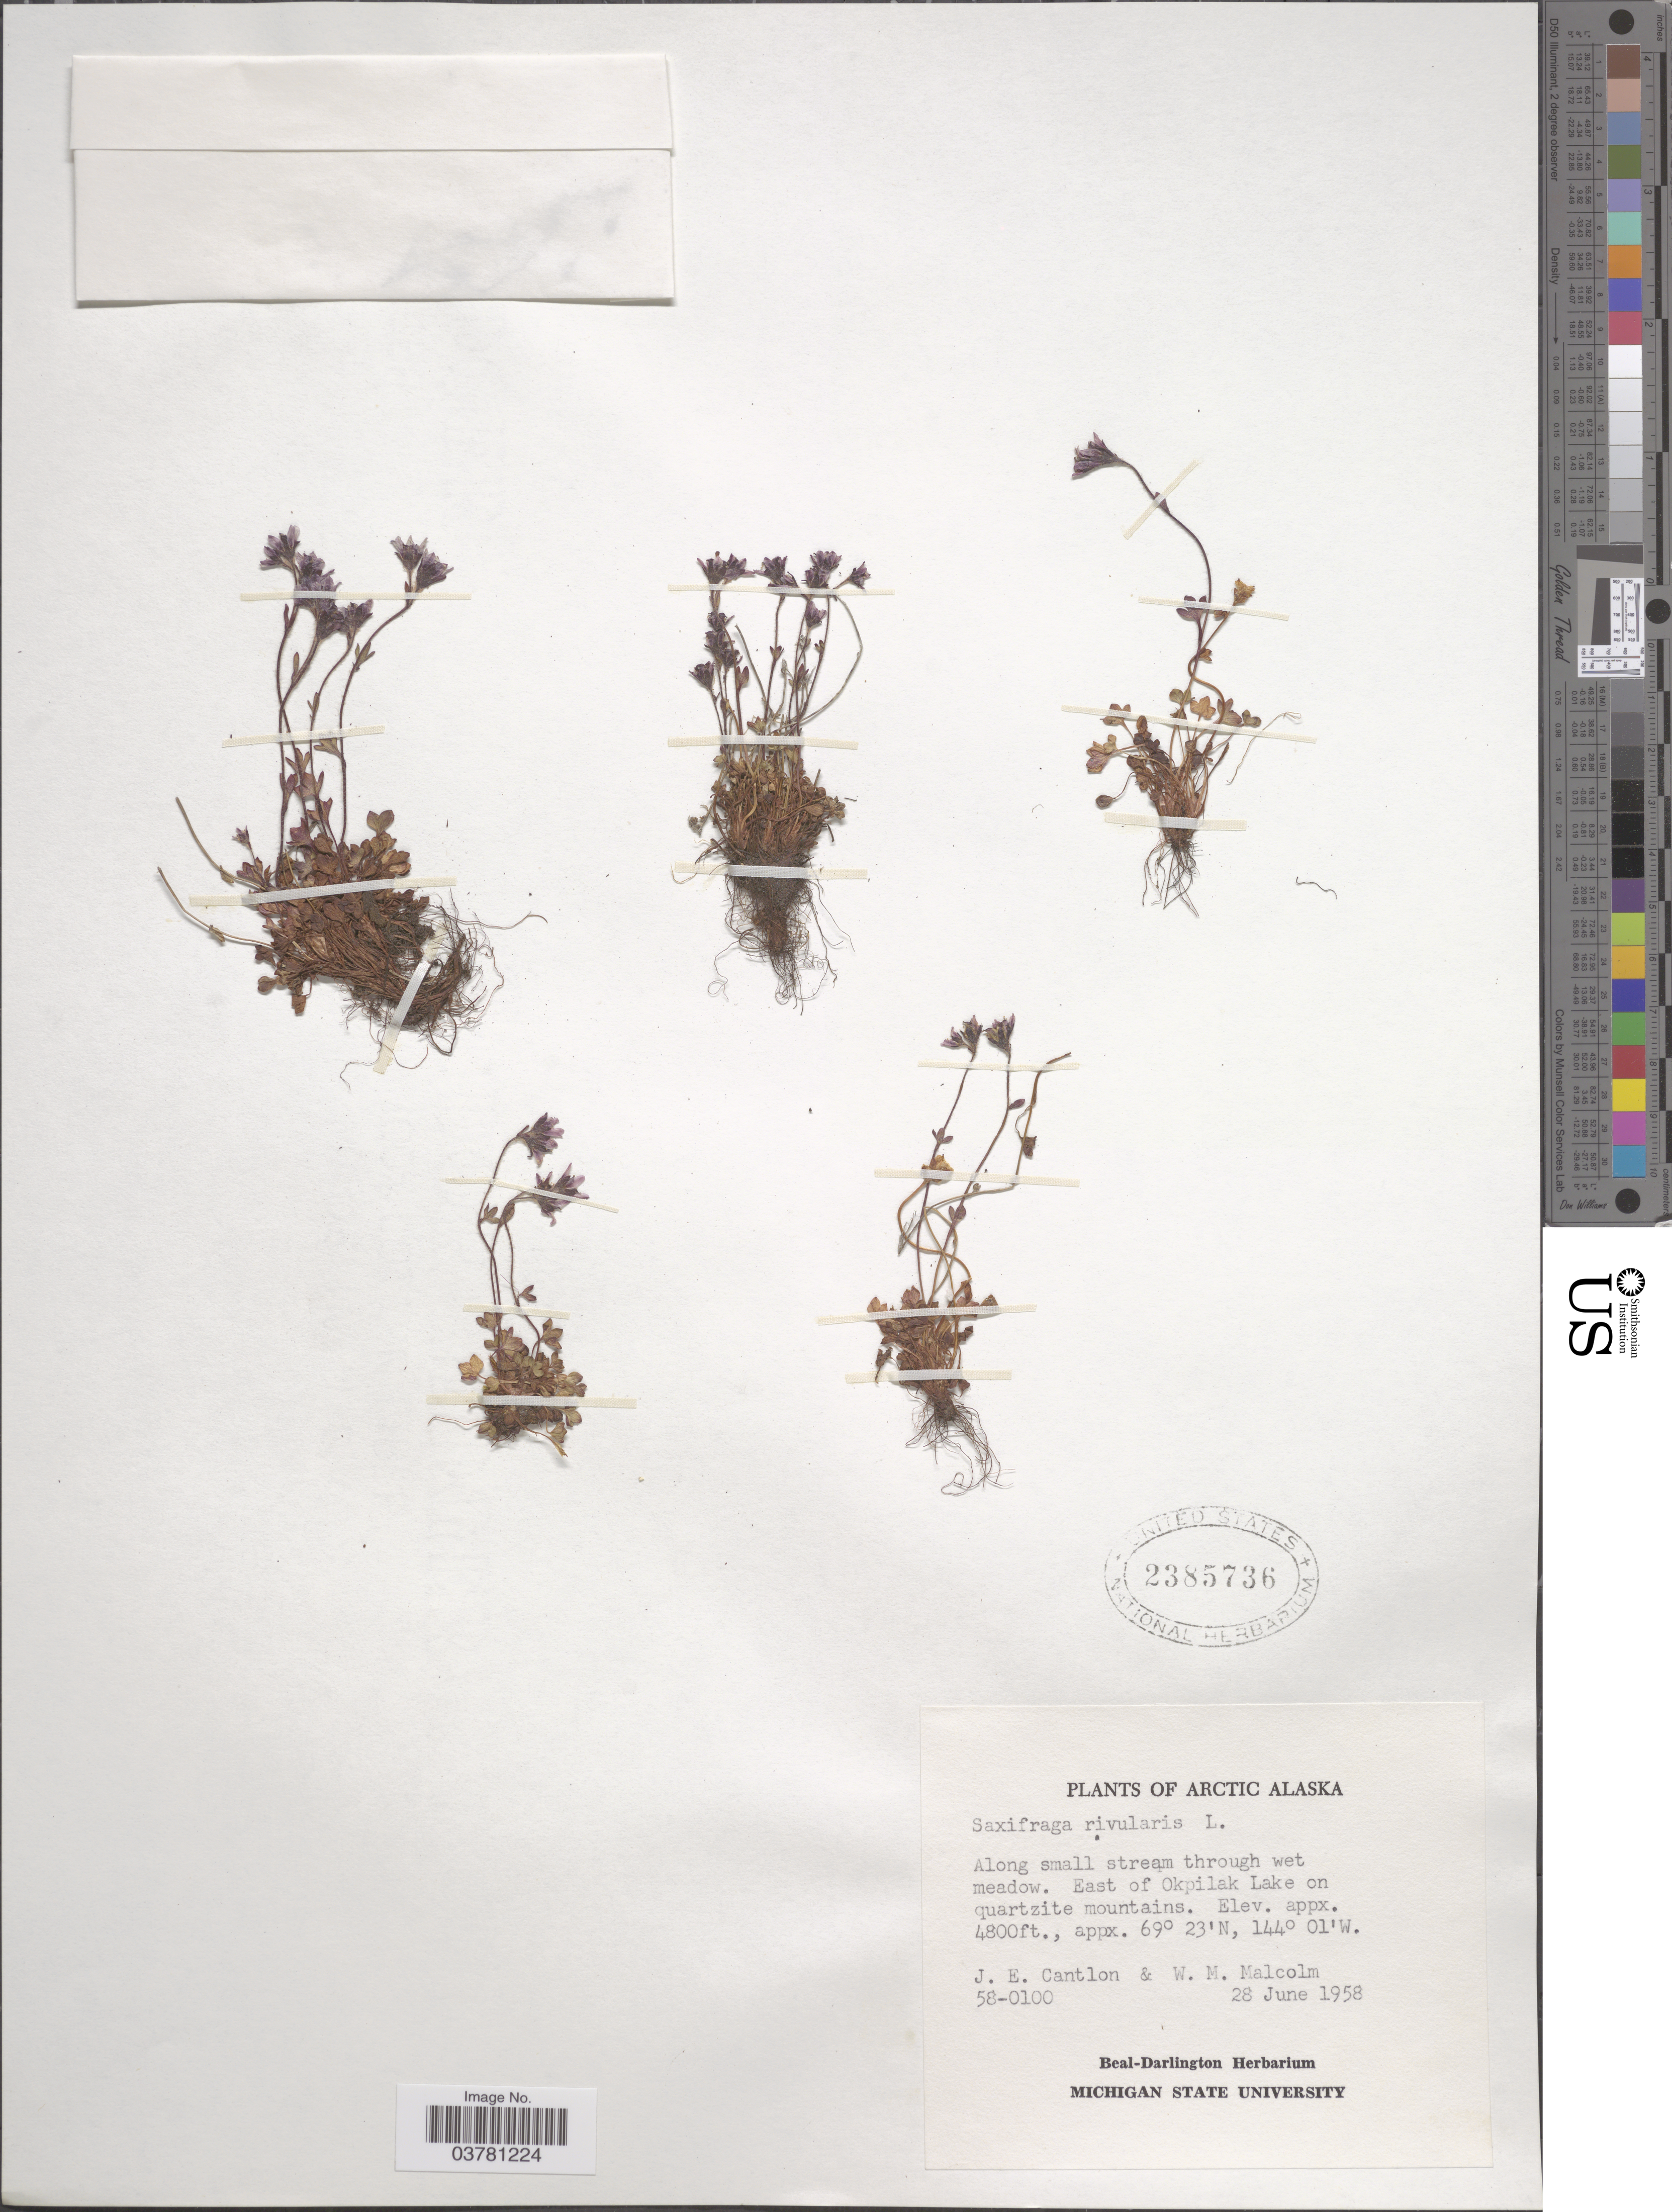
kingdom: Plantae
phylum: Tracheophyta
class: Magnoliopsida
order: Saxifragales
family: Saxifragaceae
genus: Saxifraga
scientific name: Saxifraga rivularis f. hyperborea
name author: (R. Br.) Hook.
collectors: J. Cantlon & W. Malcolm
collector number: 58-0100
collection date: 1958-06-28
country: United States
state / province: Alaska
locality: Arctic Alaska. Along small stream through wet meadow. East of Okpilak Lake on quartzite mountains.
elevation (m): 1463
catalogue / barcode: US 2385736